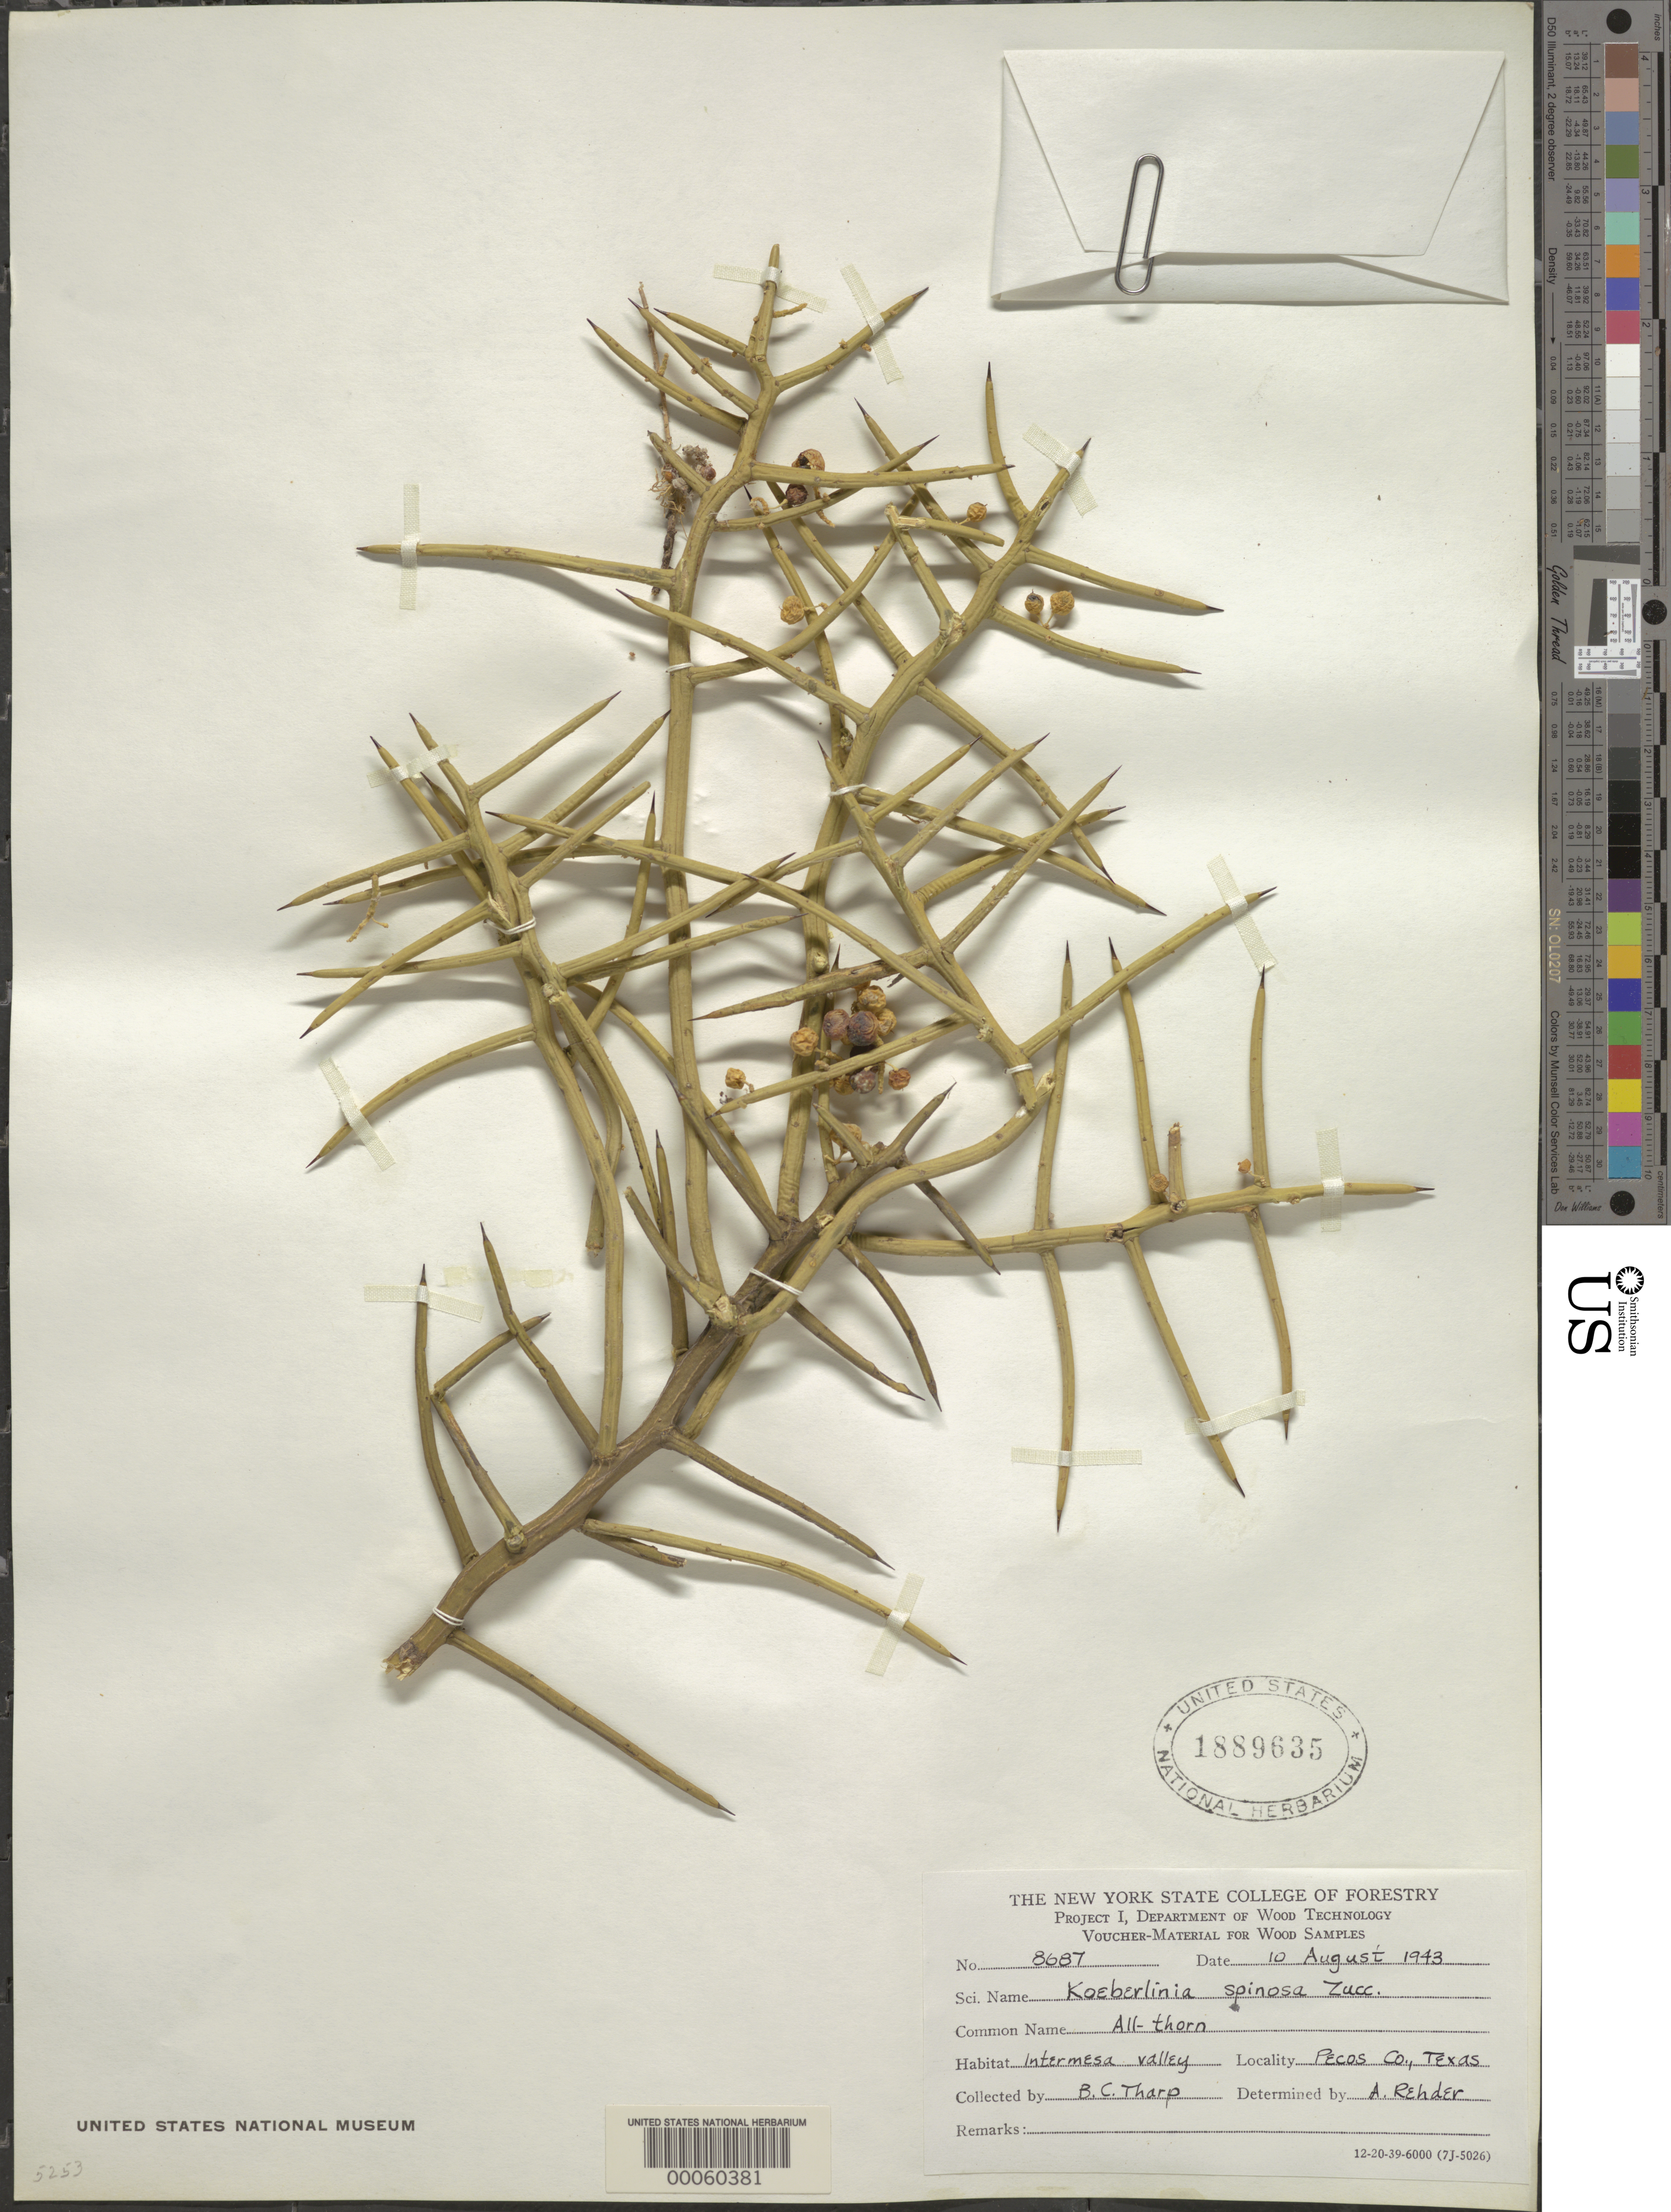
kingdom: Plantae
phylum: Tracheophyta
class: Magnoliopsida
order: Brassicales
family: Koeberliniaceae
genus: Koeberlinia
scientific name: Koeberlinia spinosa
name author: Zucc.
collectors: B. C. Tharp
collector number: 8687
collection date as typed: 10 Aug 1943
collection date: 1943-08-10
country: United States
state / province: Texas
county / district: Pecos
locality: Intermesa valley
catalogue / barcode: US 1889635